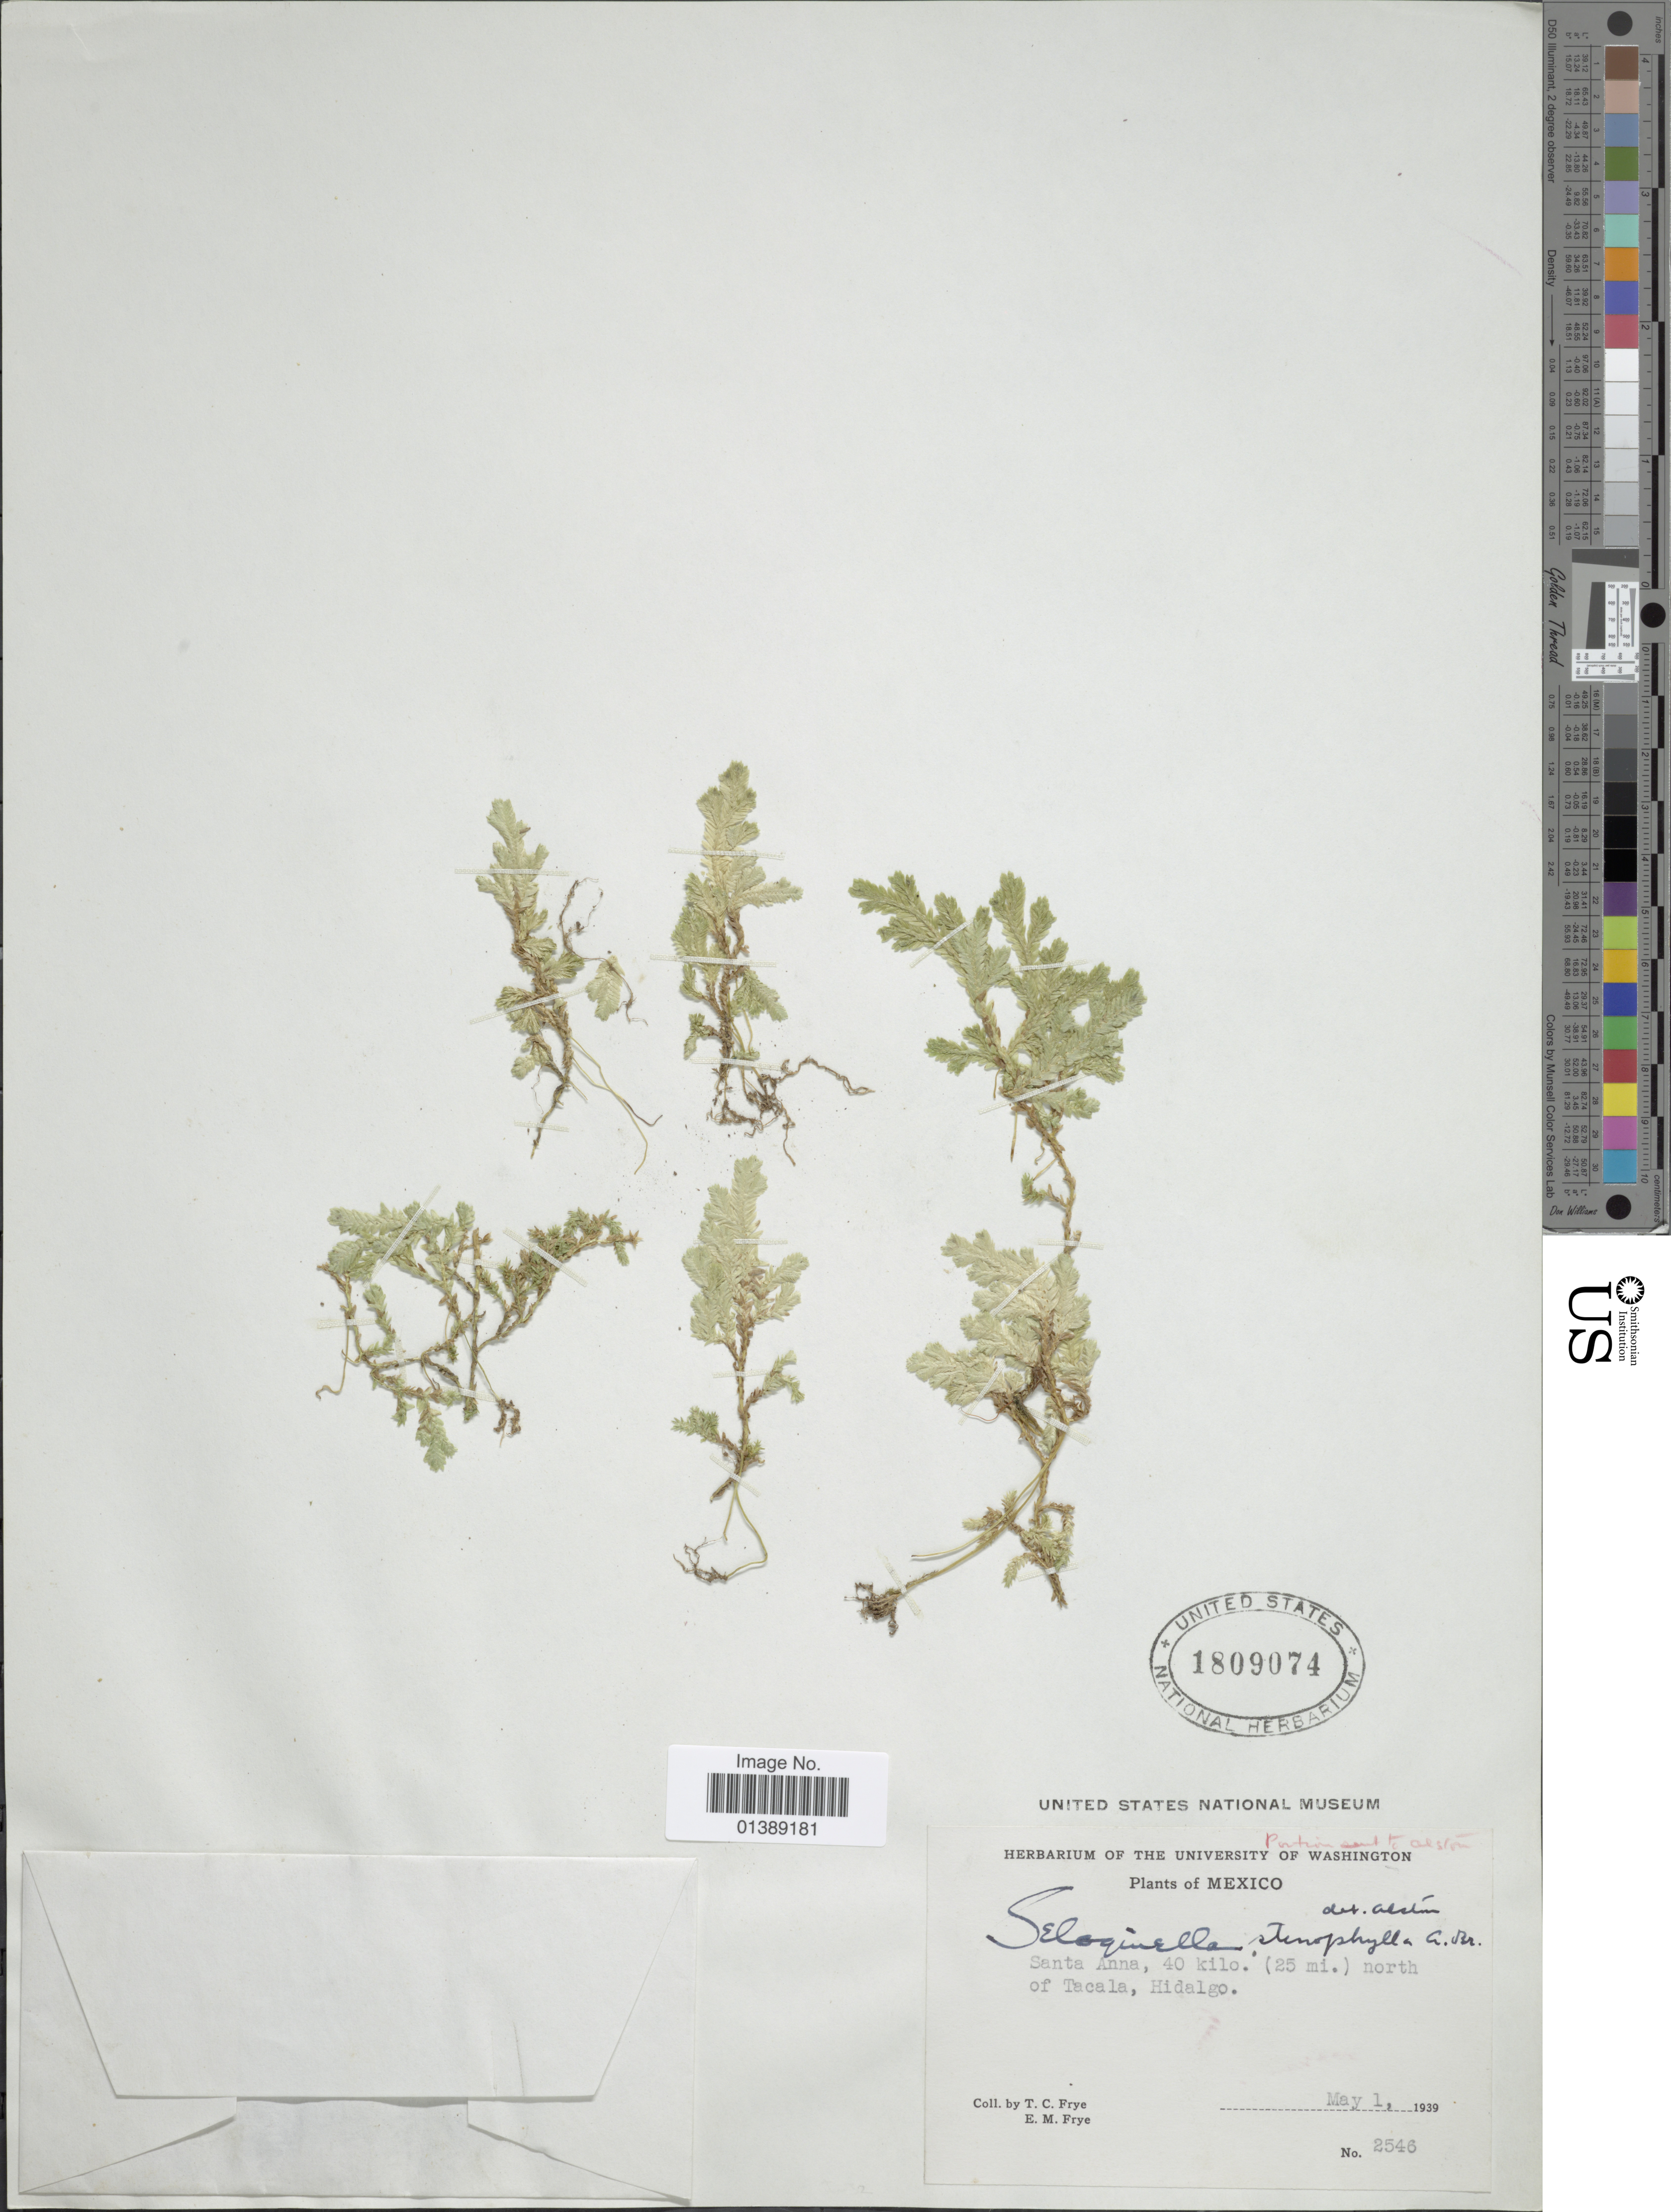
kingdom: Plantae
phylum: Tracheophyta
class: Lycopodiopsida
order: Selaginellales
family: Selaginellaceae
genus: Selaginella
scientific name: Selaginella stenophylla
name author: A. Braun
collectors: T. C. Frye & E. Frye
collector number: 2546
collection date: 1939-05-01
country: Mexico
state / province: Hidalgo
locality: Santa Anna, 40 kilo (25 mi.) north of Tacala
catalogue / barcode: US 1809074